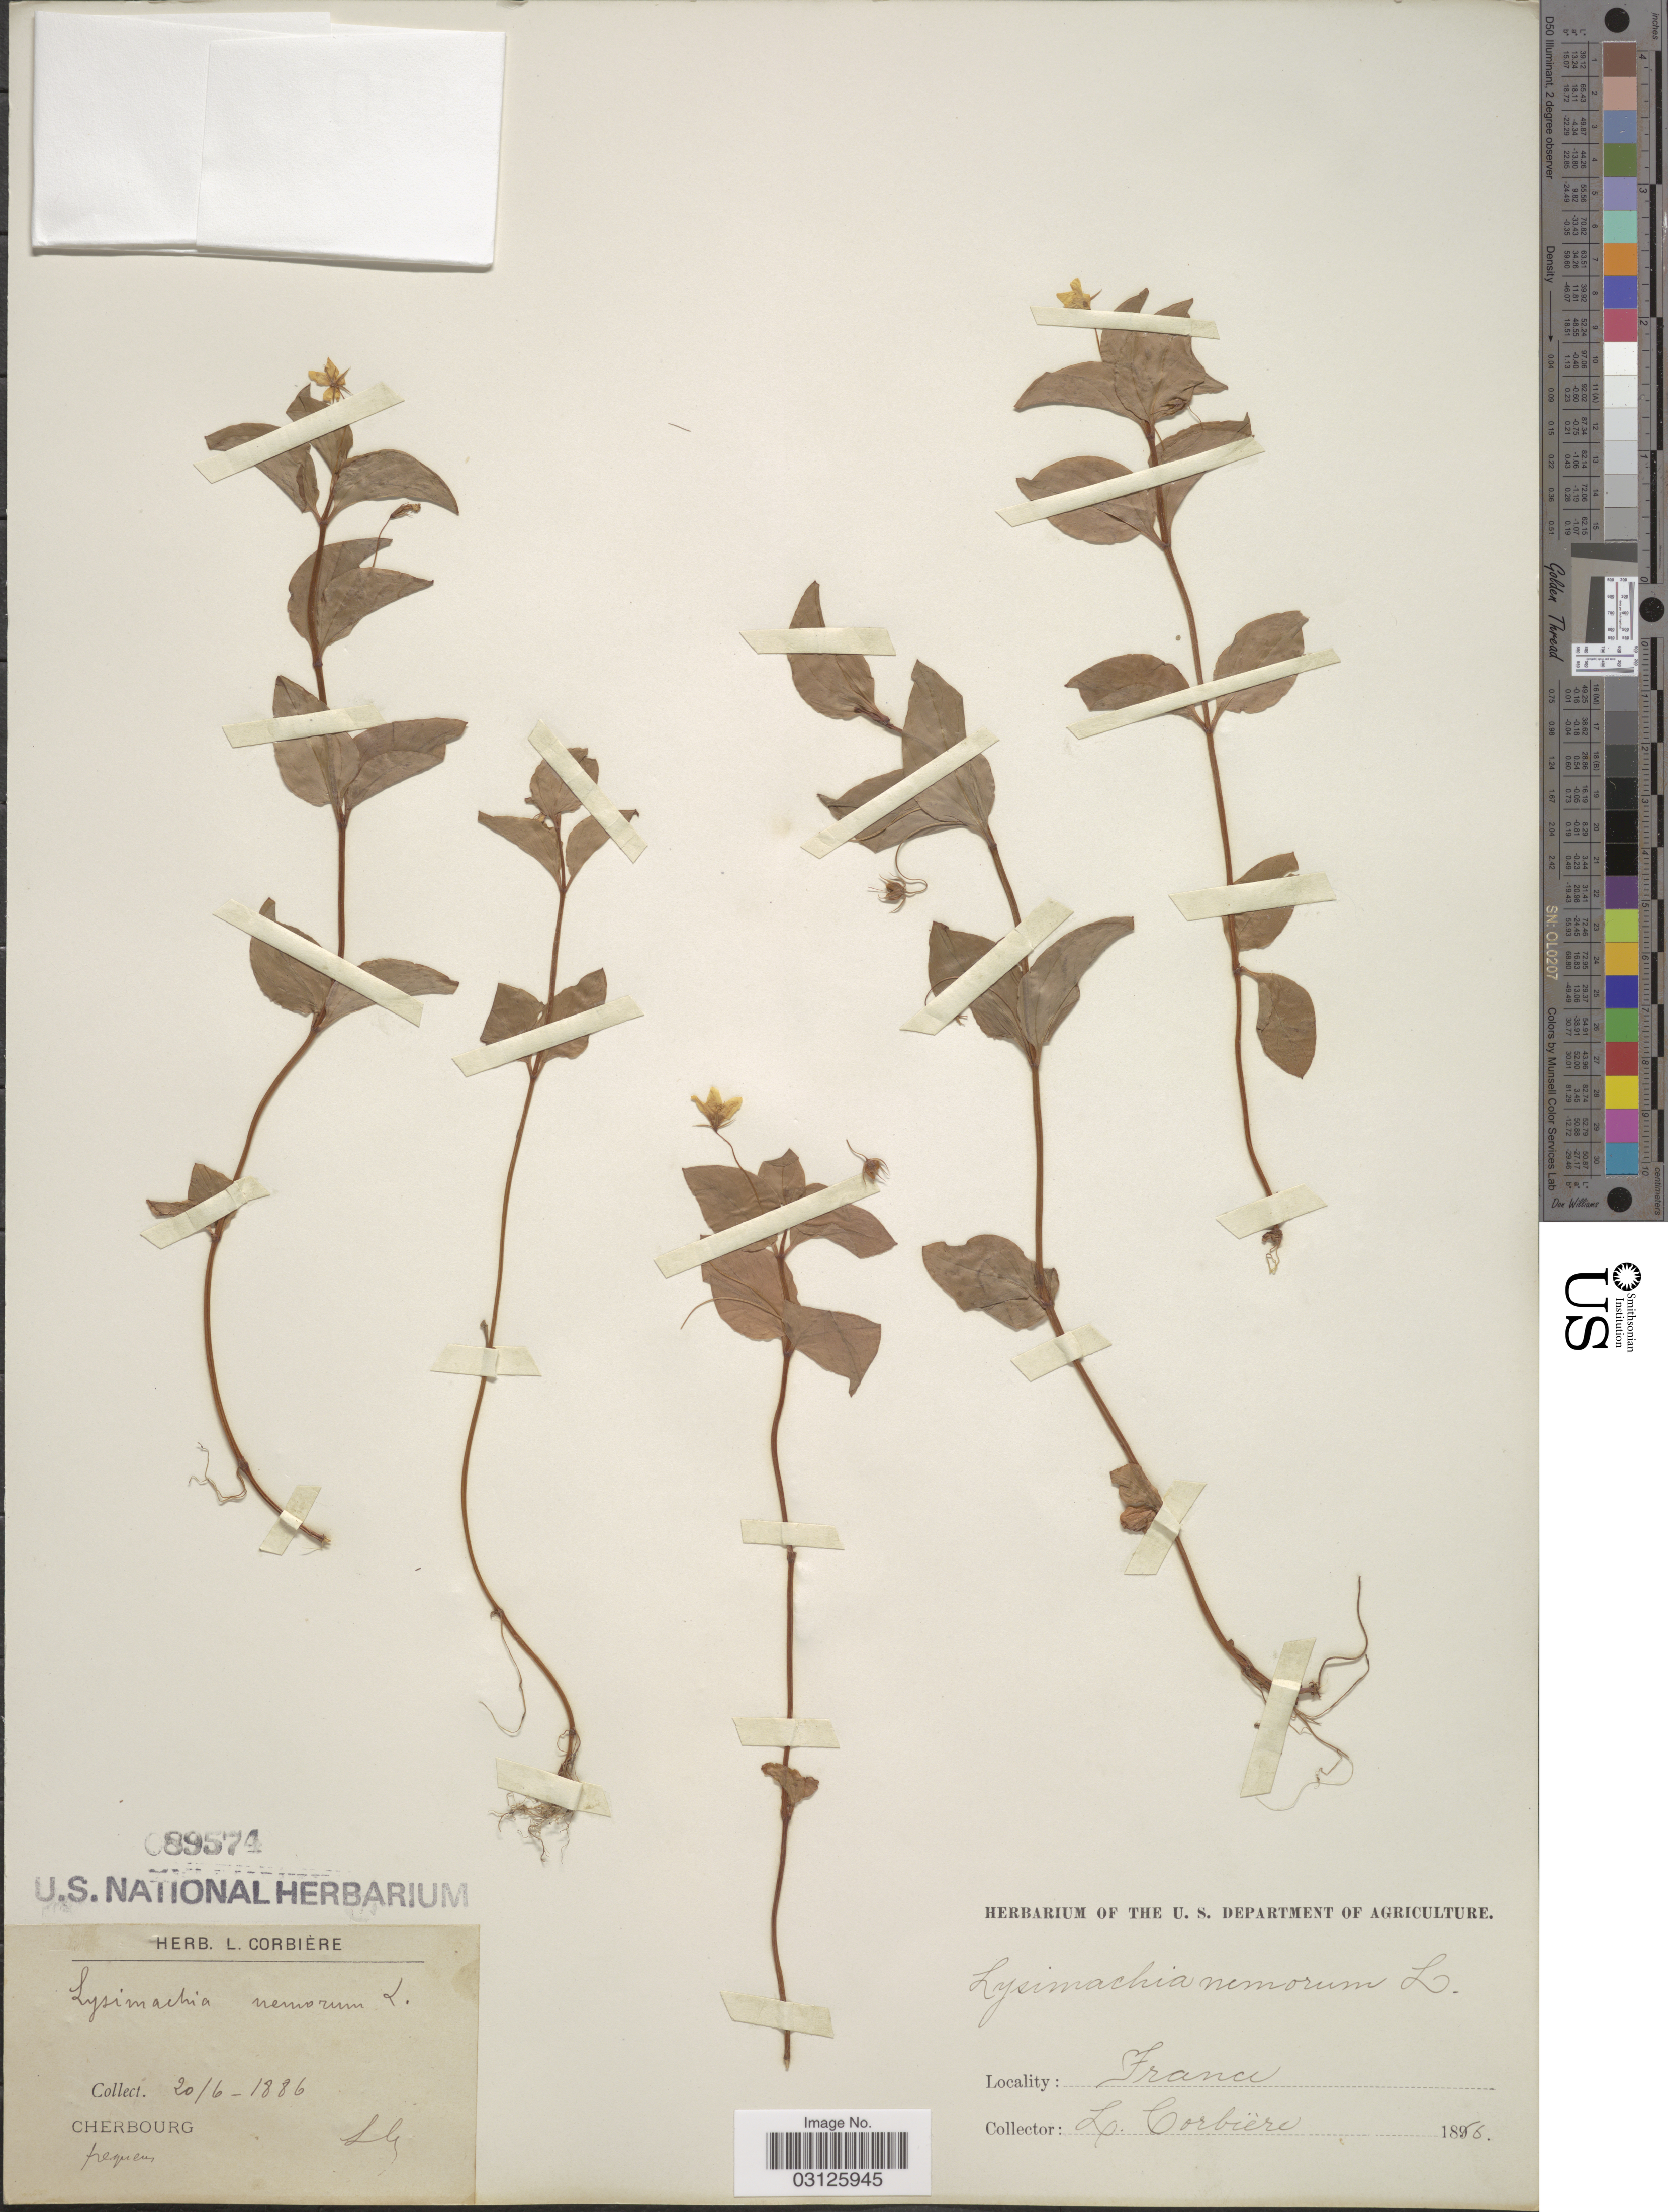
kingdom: Plantae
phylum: Tracheophyta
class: Magnoliopsida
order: Ericales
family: Primulaceae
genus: Lysimachia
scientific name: Lysimachia nemorum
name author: L.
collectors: L. Corbière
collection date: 1886-06-20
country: France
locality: Cherbourg.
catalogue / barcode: US 89574